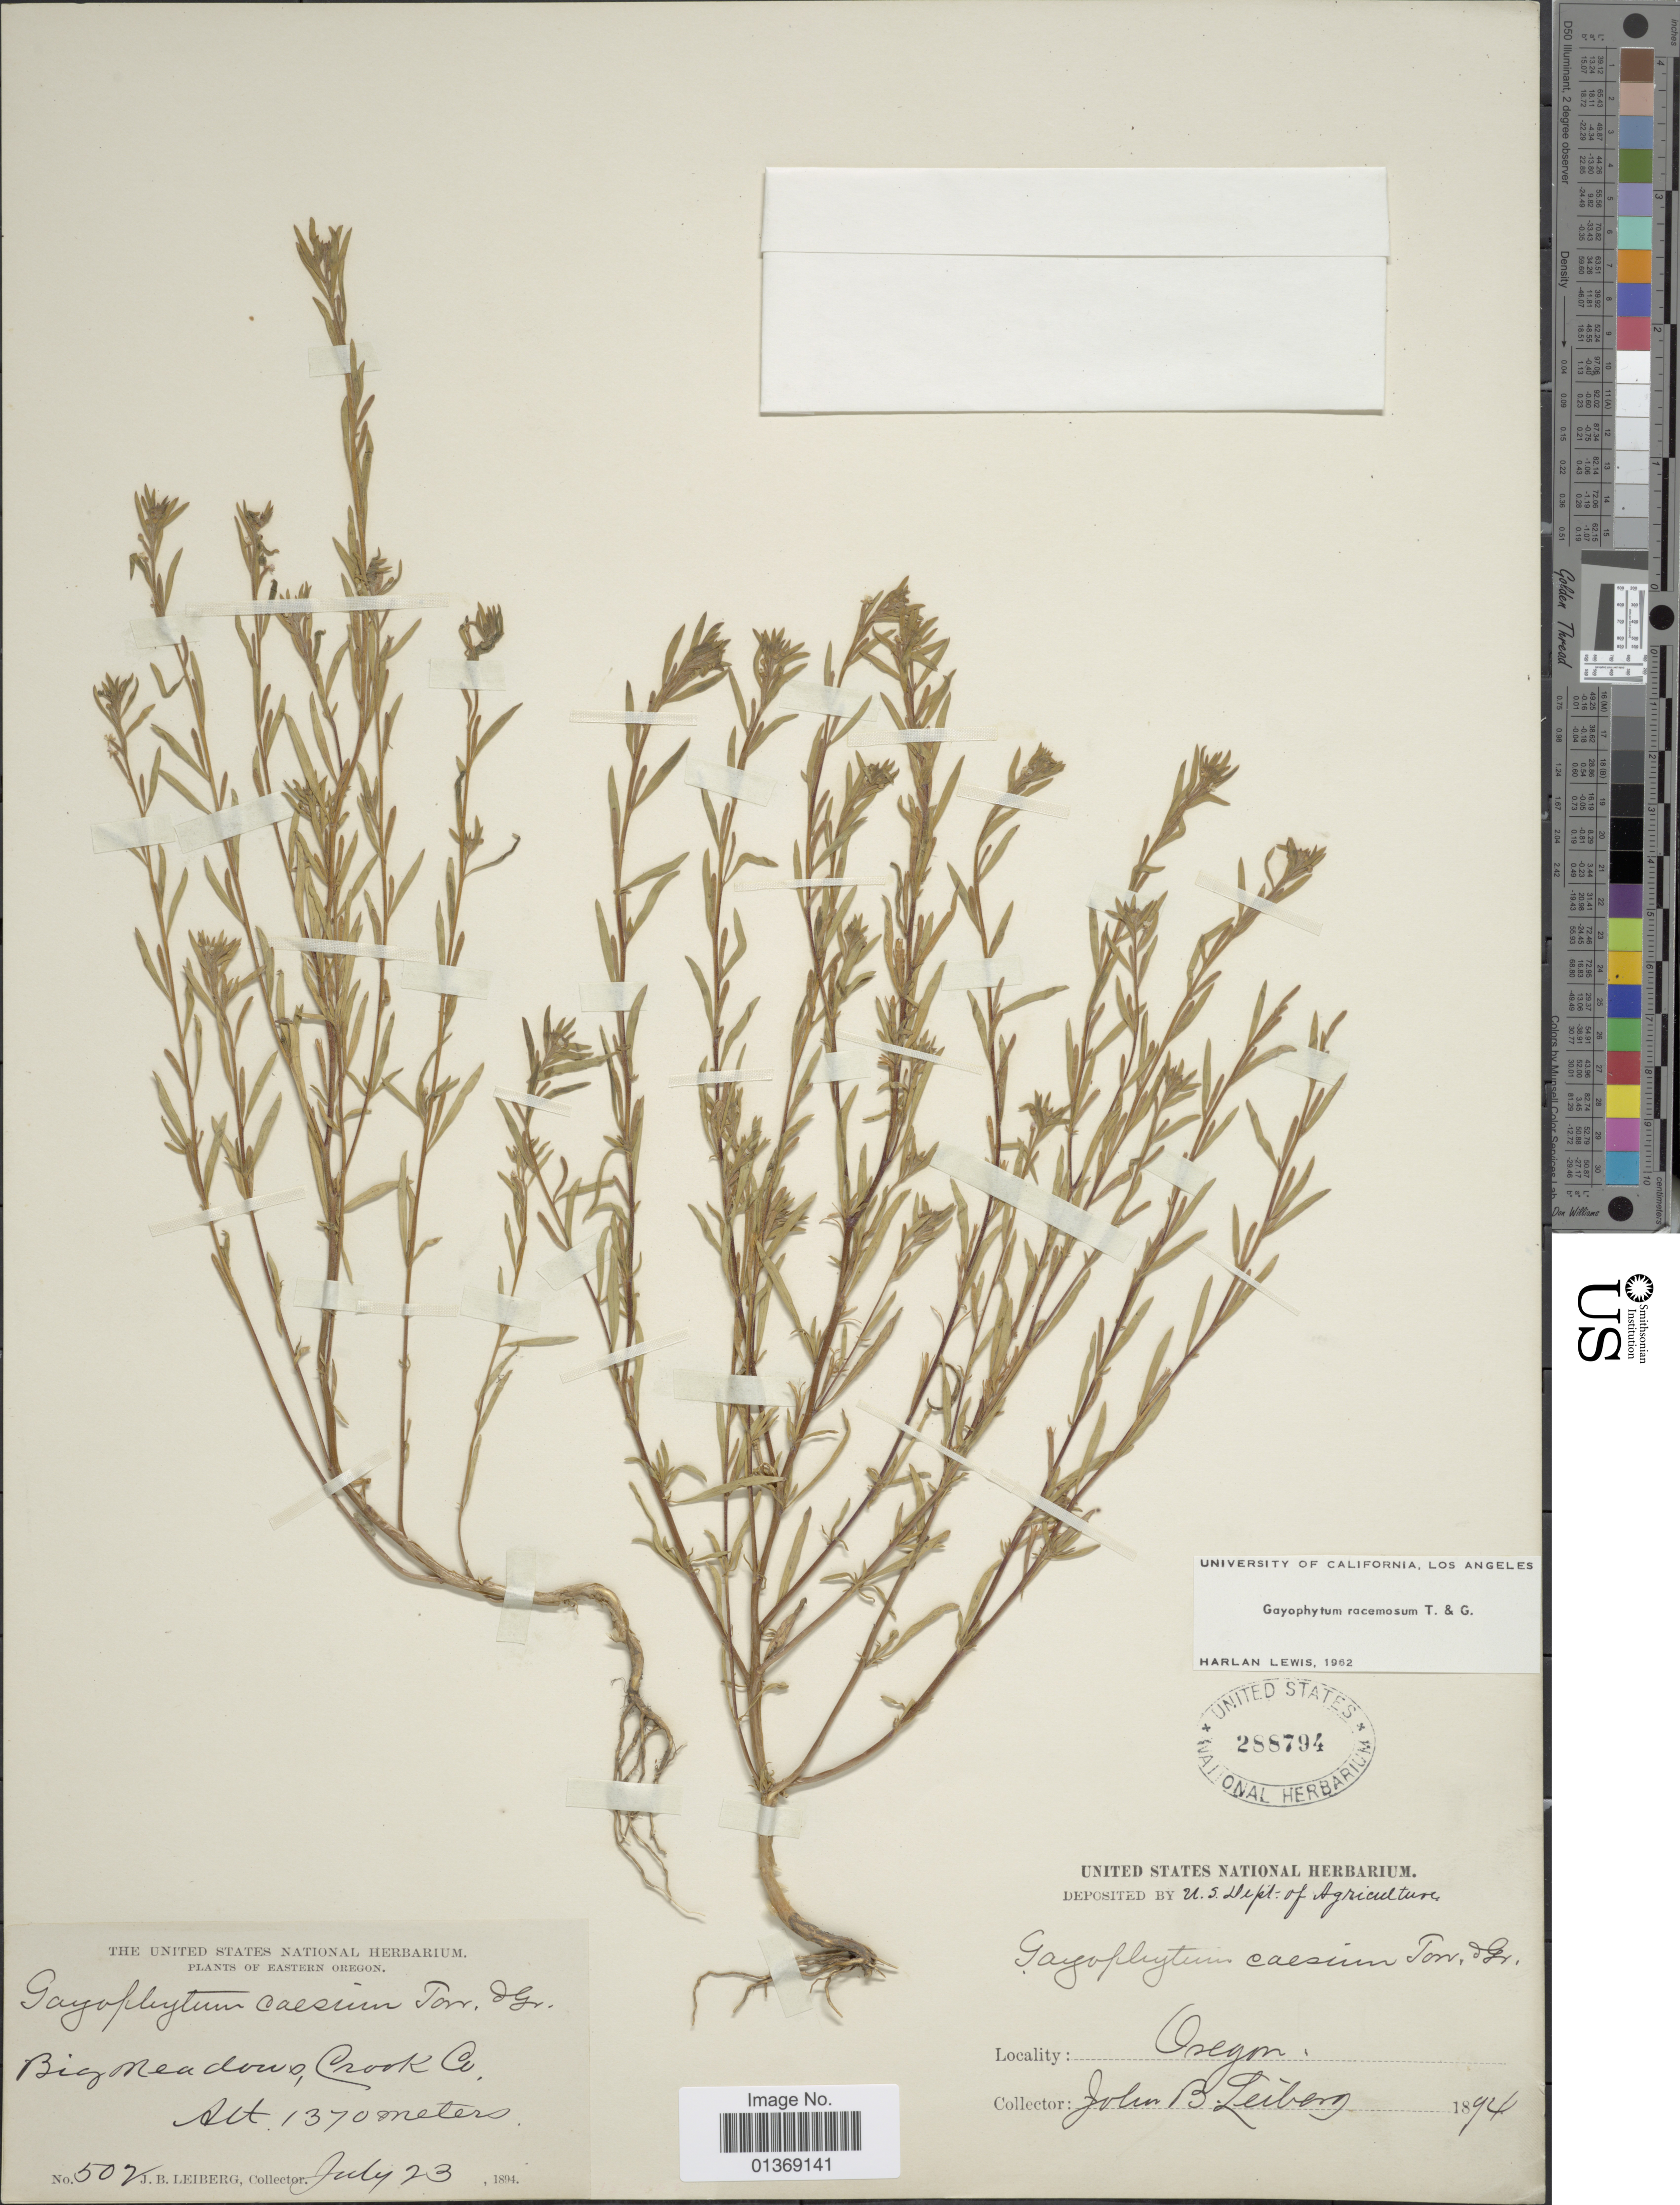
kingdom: Plantae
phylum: Tracheophyta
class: Magnoliopsida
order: Myrtales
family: Onagraceae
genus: Gayophytum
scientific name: Gayophytum racemosum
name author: Torr. & A. Gray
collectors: J. B. Leiberg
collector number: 502*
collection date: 1894-07-23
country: United States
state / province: Oregon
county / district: Crook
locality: Eastern Oregon, Big Meadows, Crook Co.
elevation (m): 1370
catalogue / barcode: US 288794